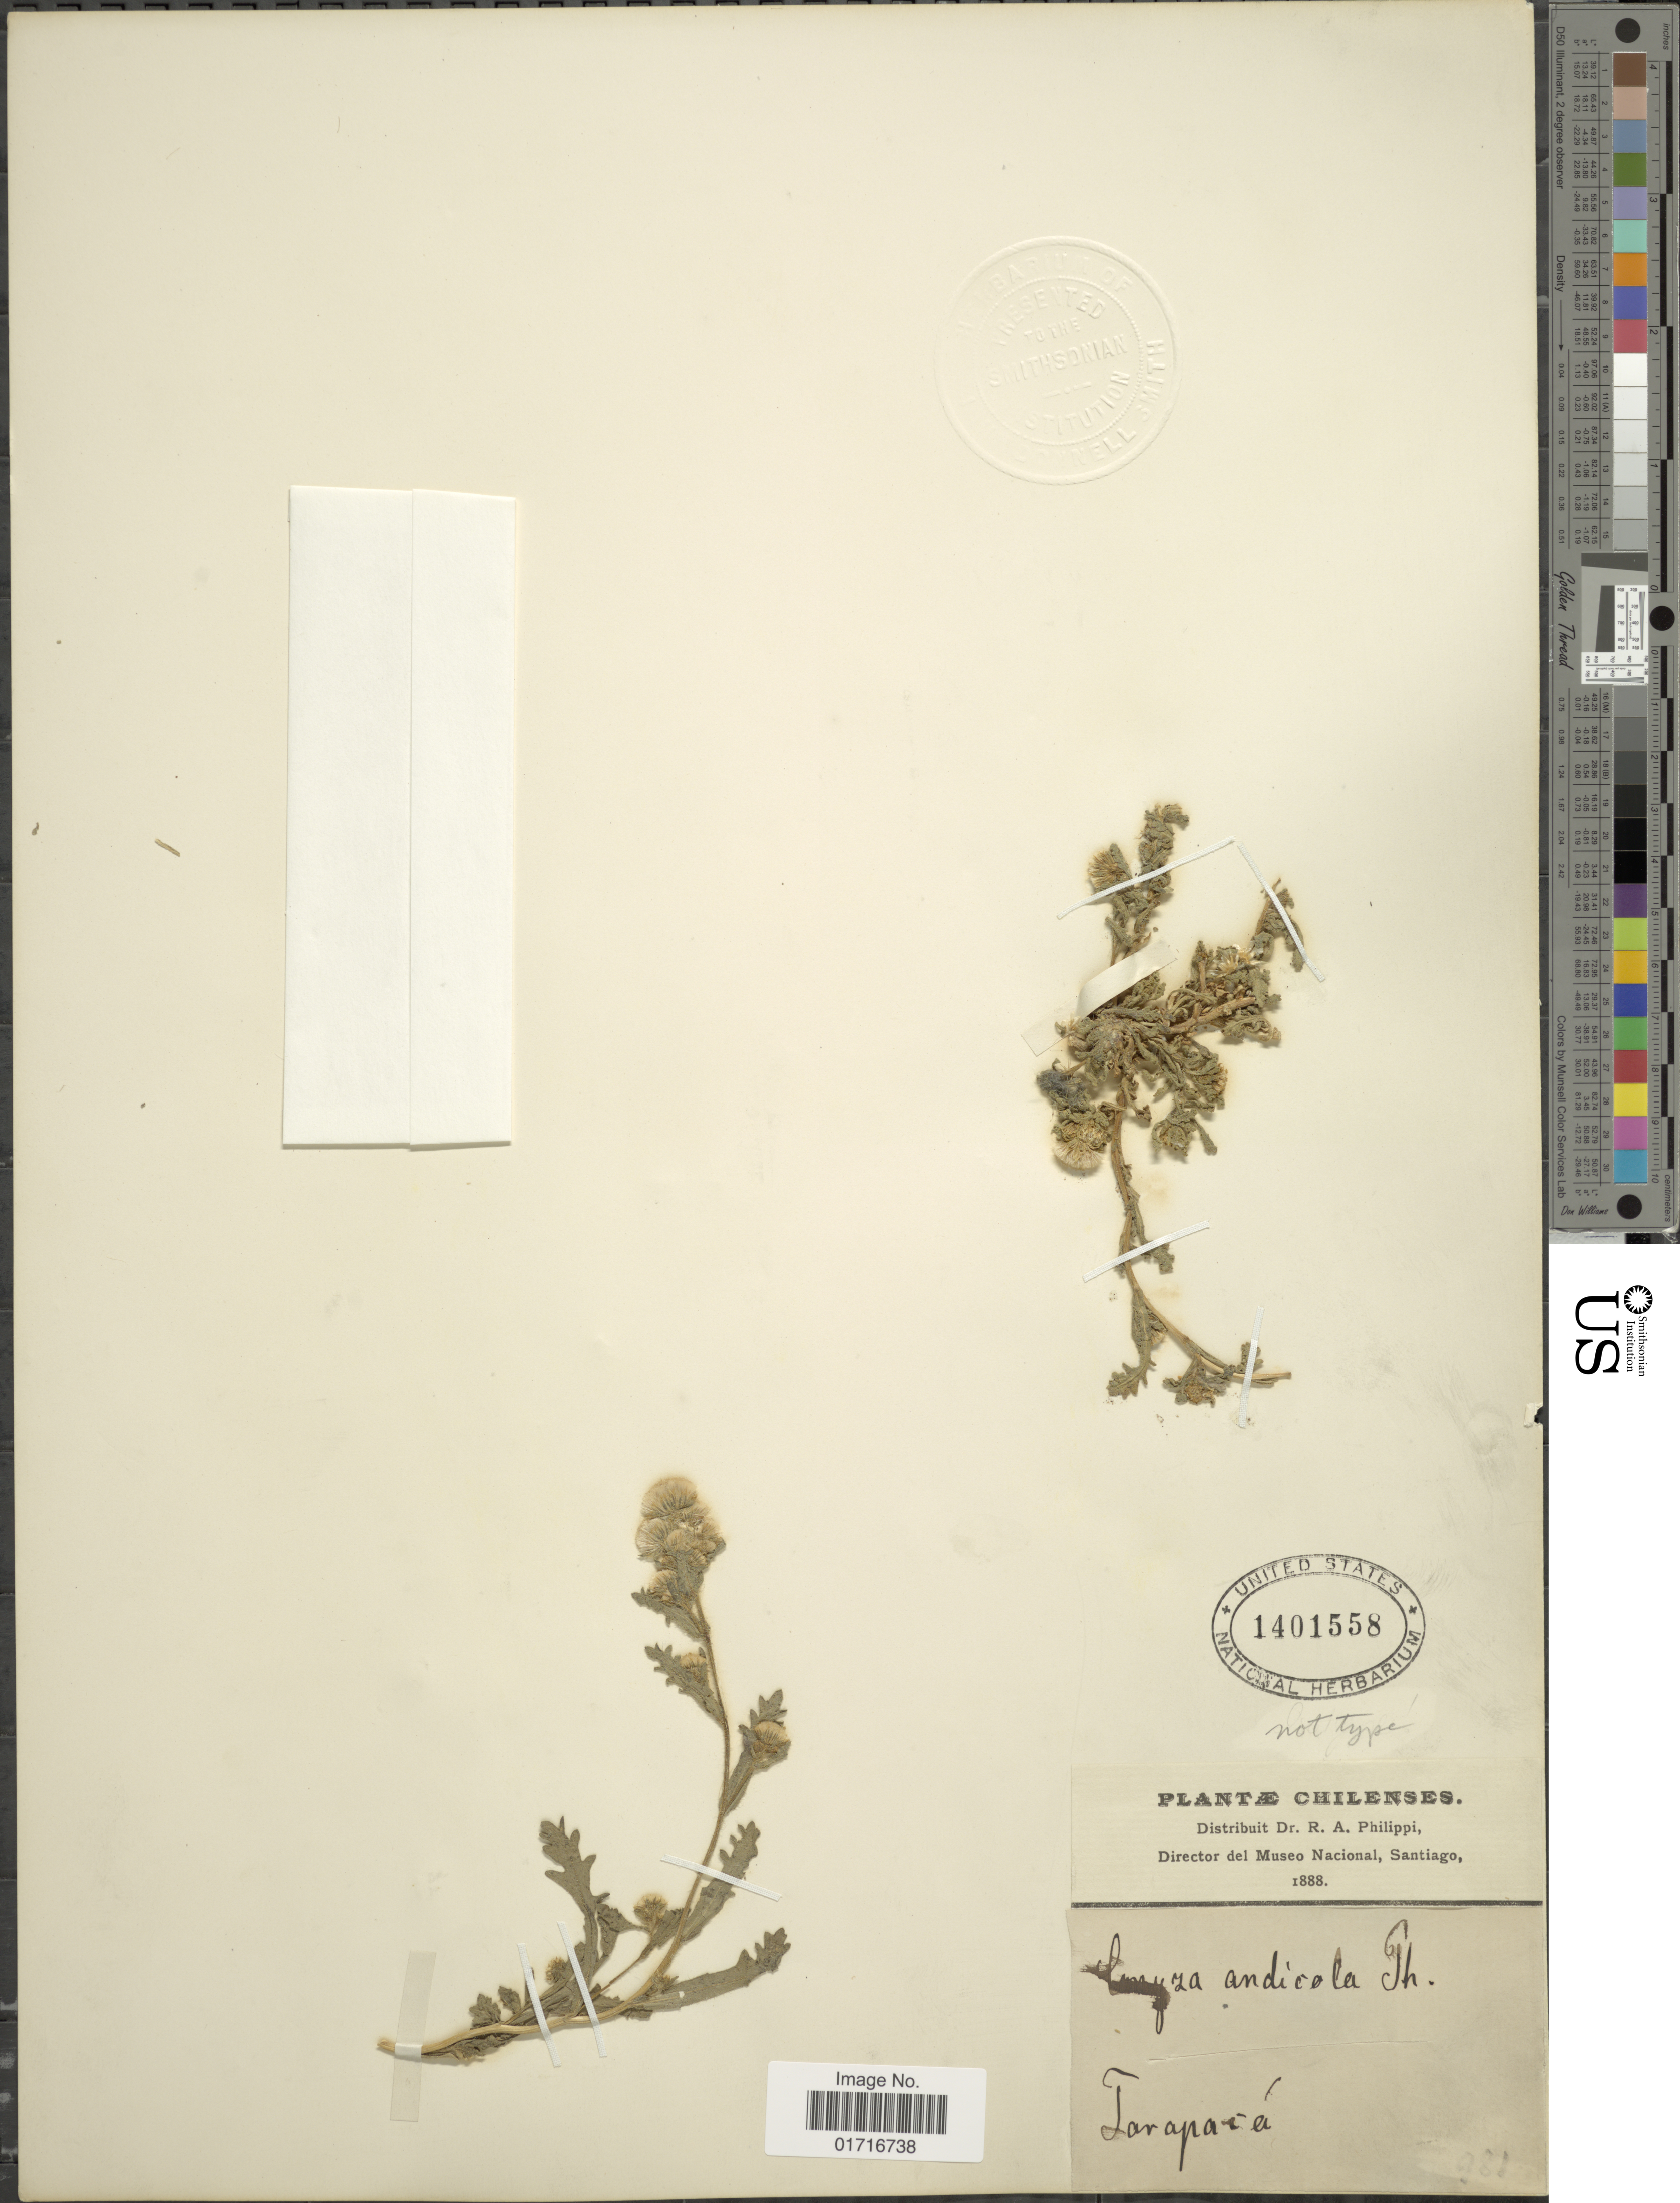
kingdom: Plantae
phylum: Tracheophyta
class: Magnoliopsida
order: Asterales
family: Asteraceae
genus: Conyza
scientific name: Conyza andicola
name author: Phil.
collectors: R. A. Philippi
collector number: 281*?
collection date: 1888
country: Chile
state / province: Tarapacá (I)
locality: Tarapaca.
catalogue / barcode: US 1401558